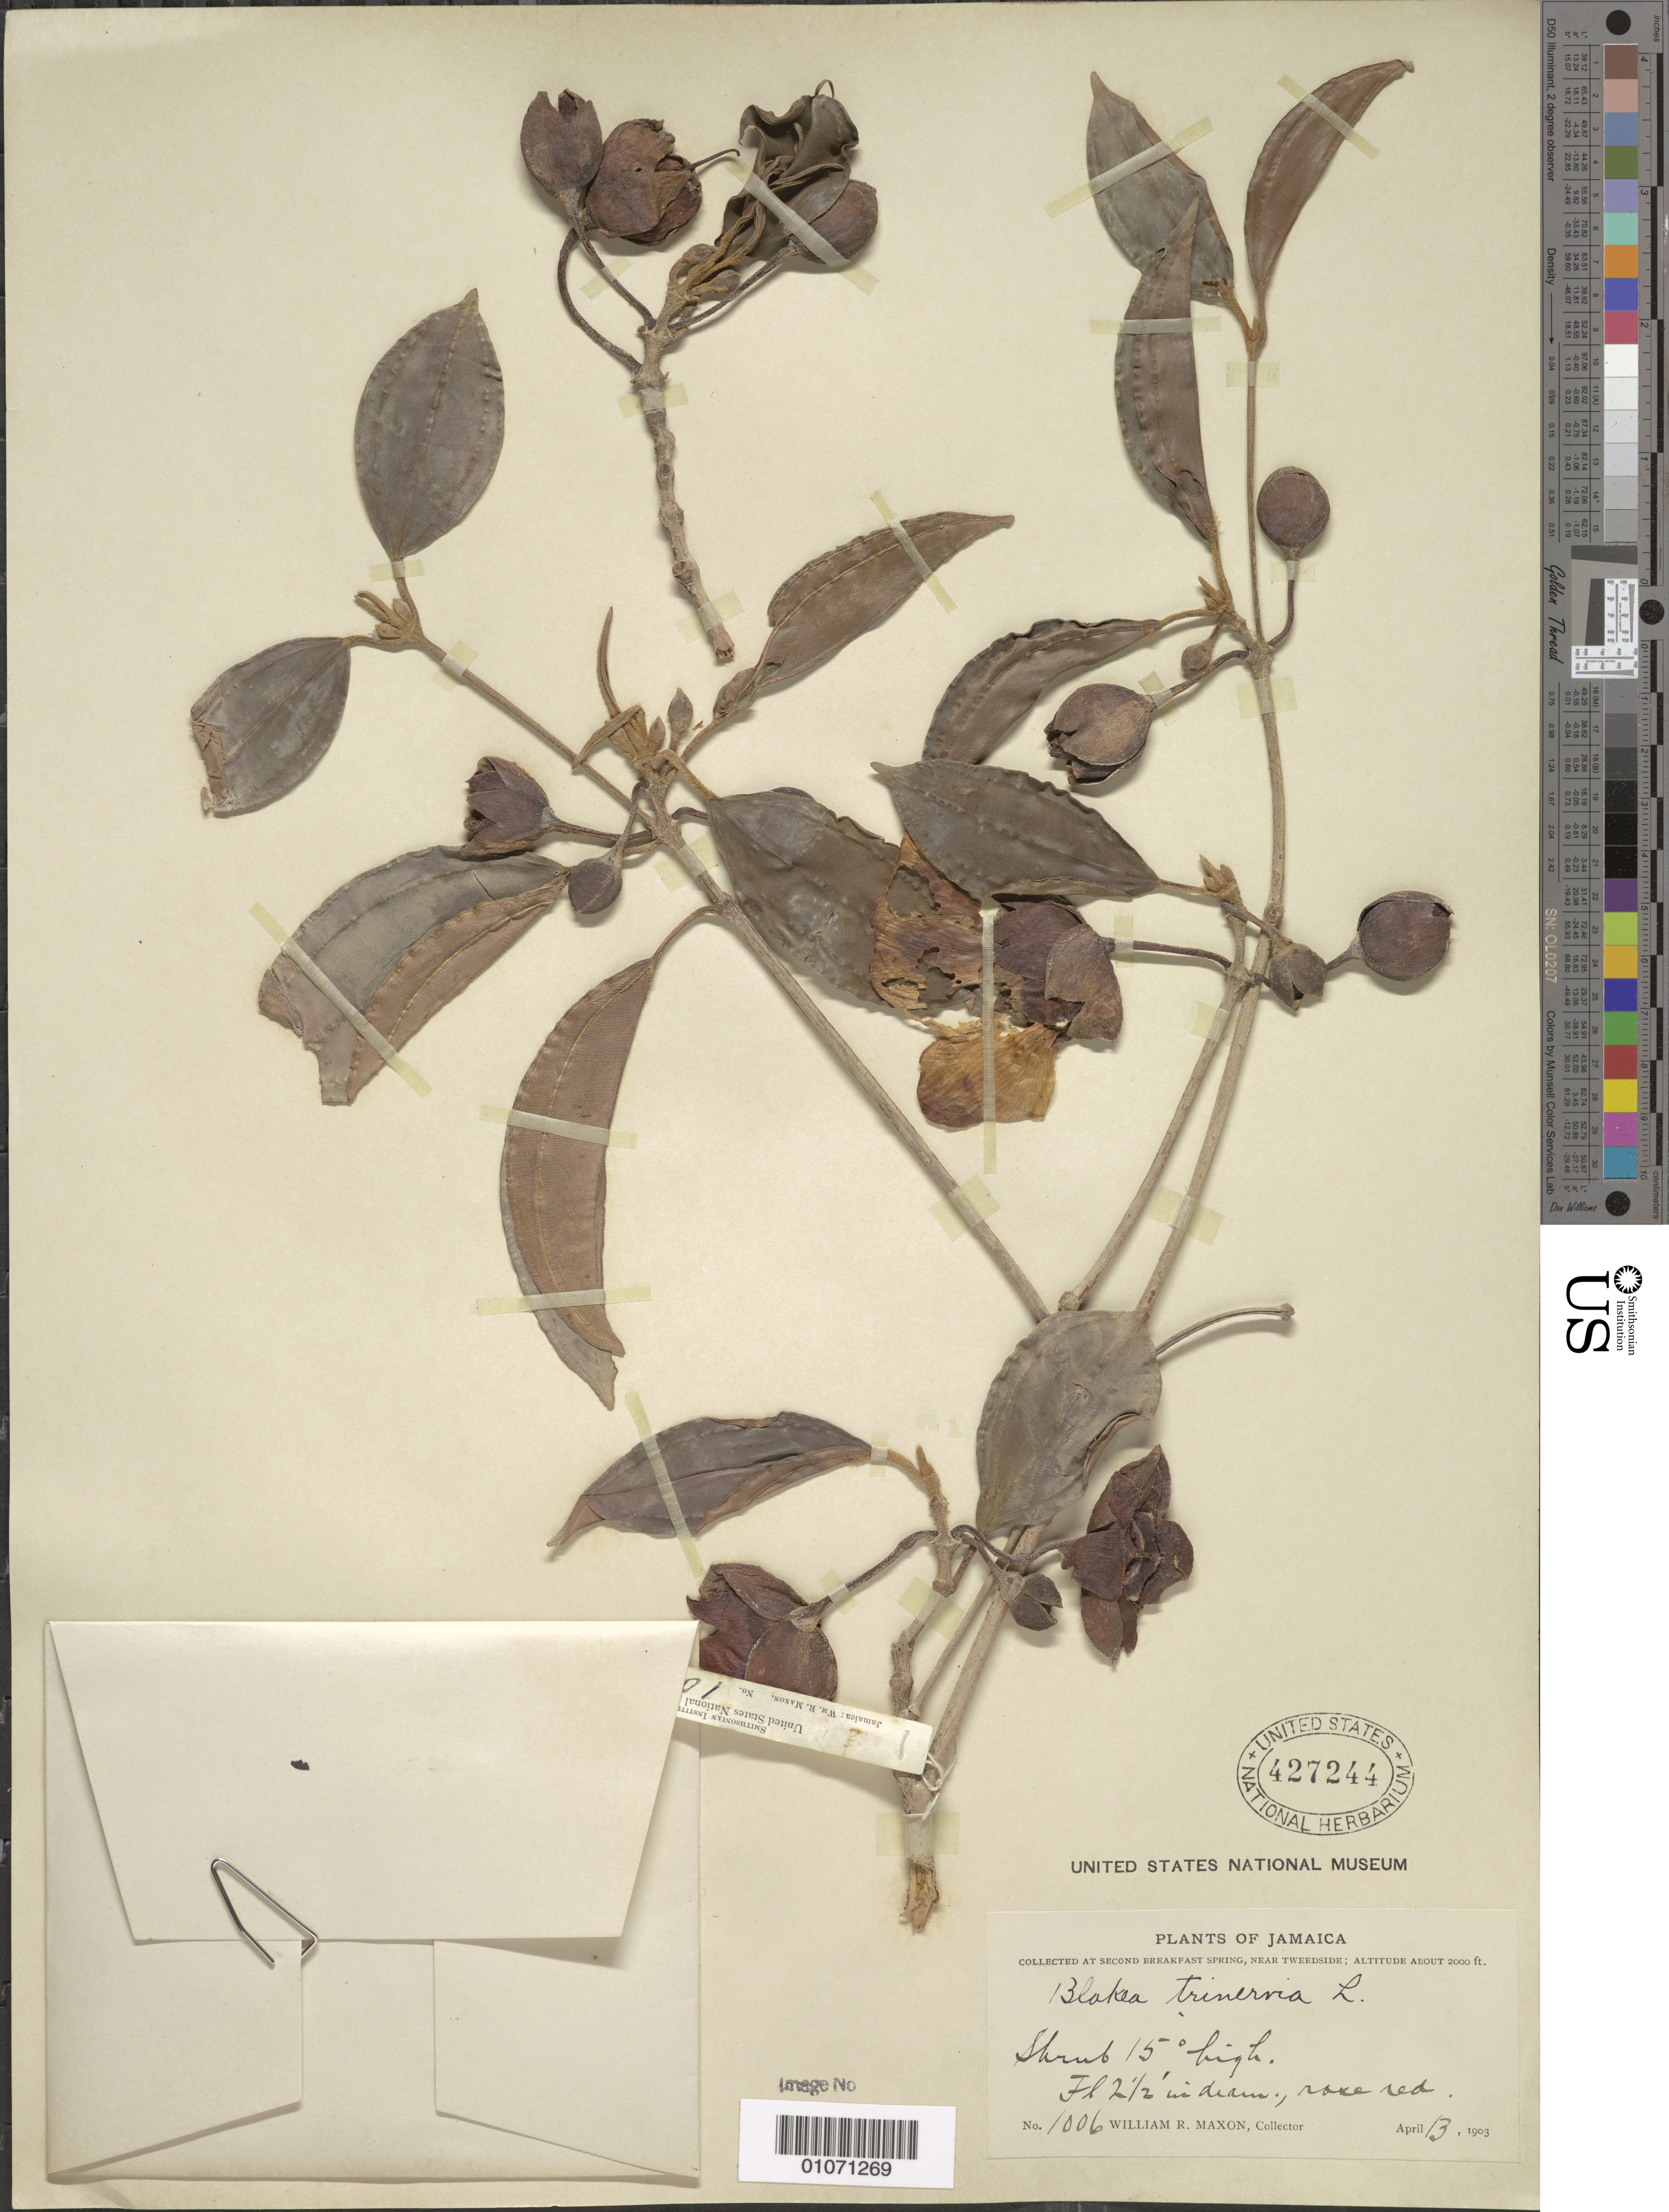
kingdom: Plantae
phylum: Tracheophyta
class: Magnoliopsida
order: Myrtales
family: Melastomataceae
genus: Blakea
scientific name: Blakea trinervia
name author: L.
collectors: W. R. Maxon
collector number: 1006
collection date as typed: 13 Apr 1903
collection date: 1903-04-13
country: Jamaica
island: Jamaica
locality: Second Breakfast Spring, near Tweedside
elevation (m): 610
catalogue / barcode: US 427244